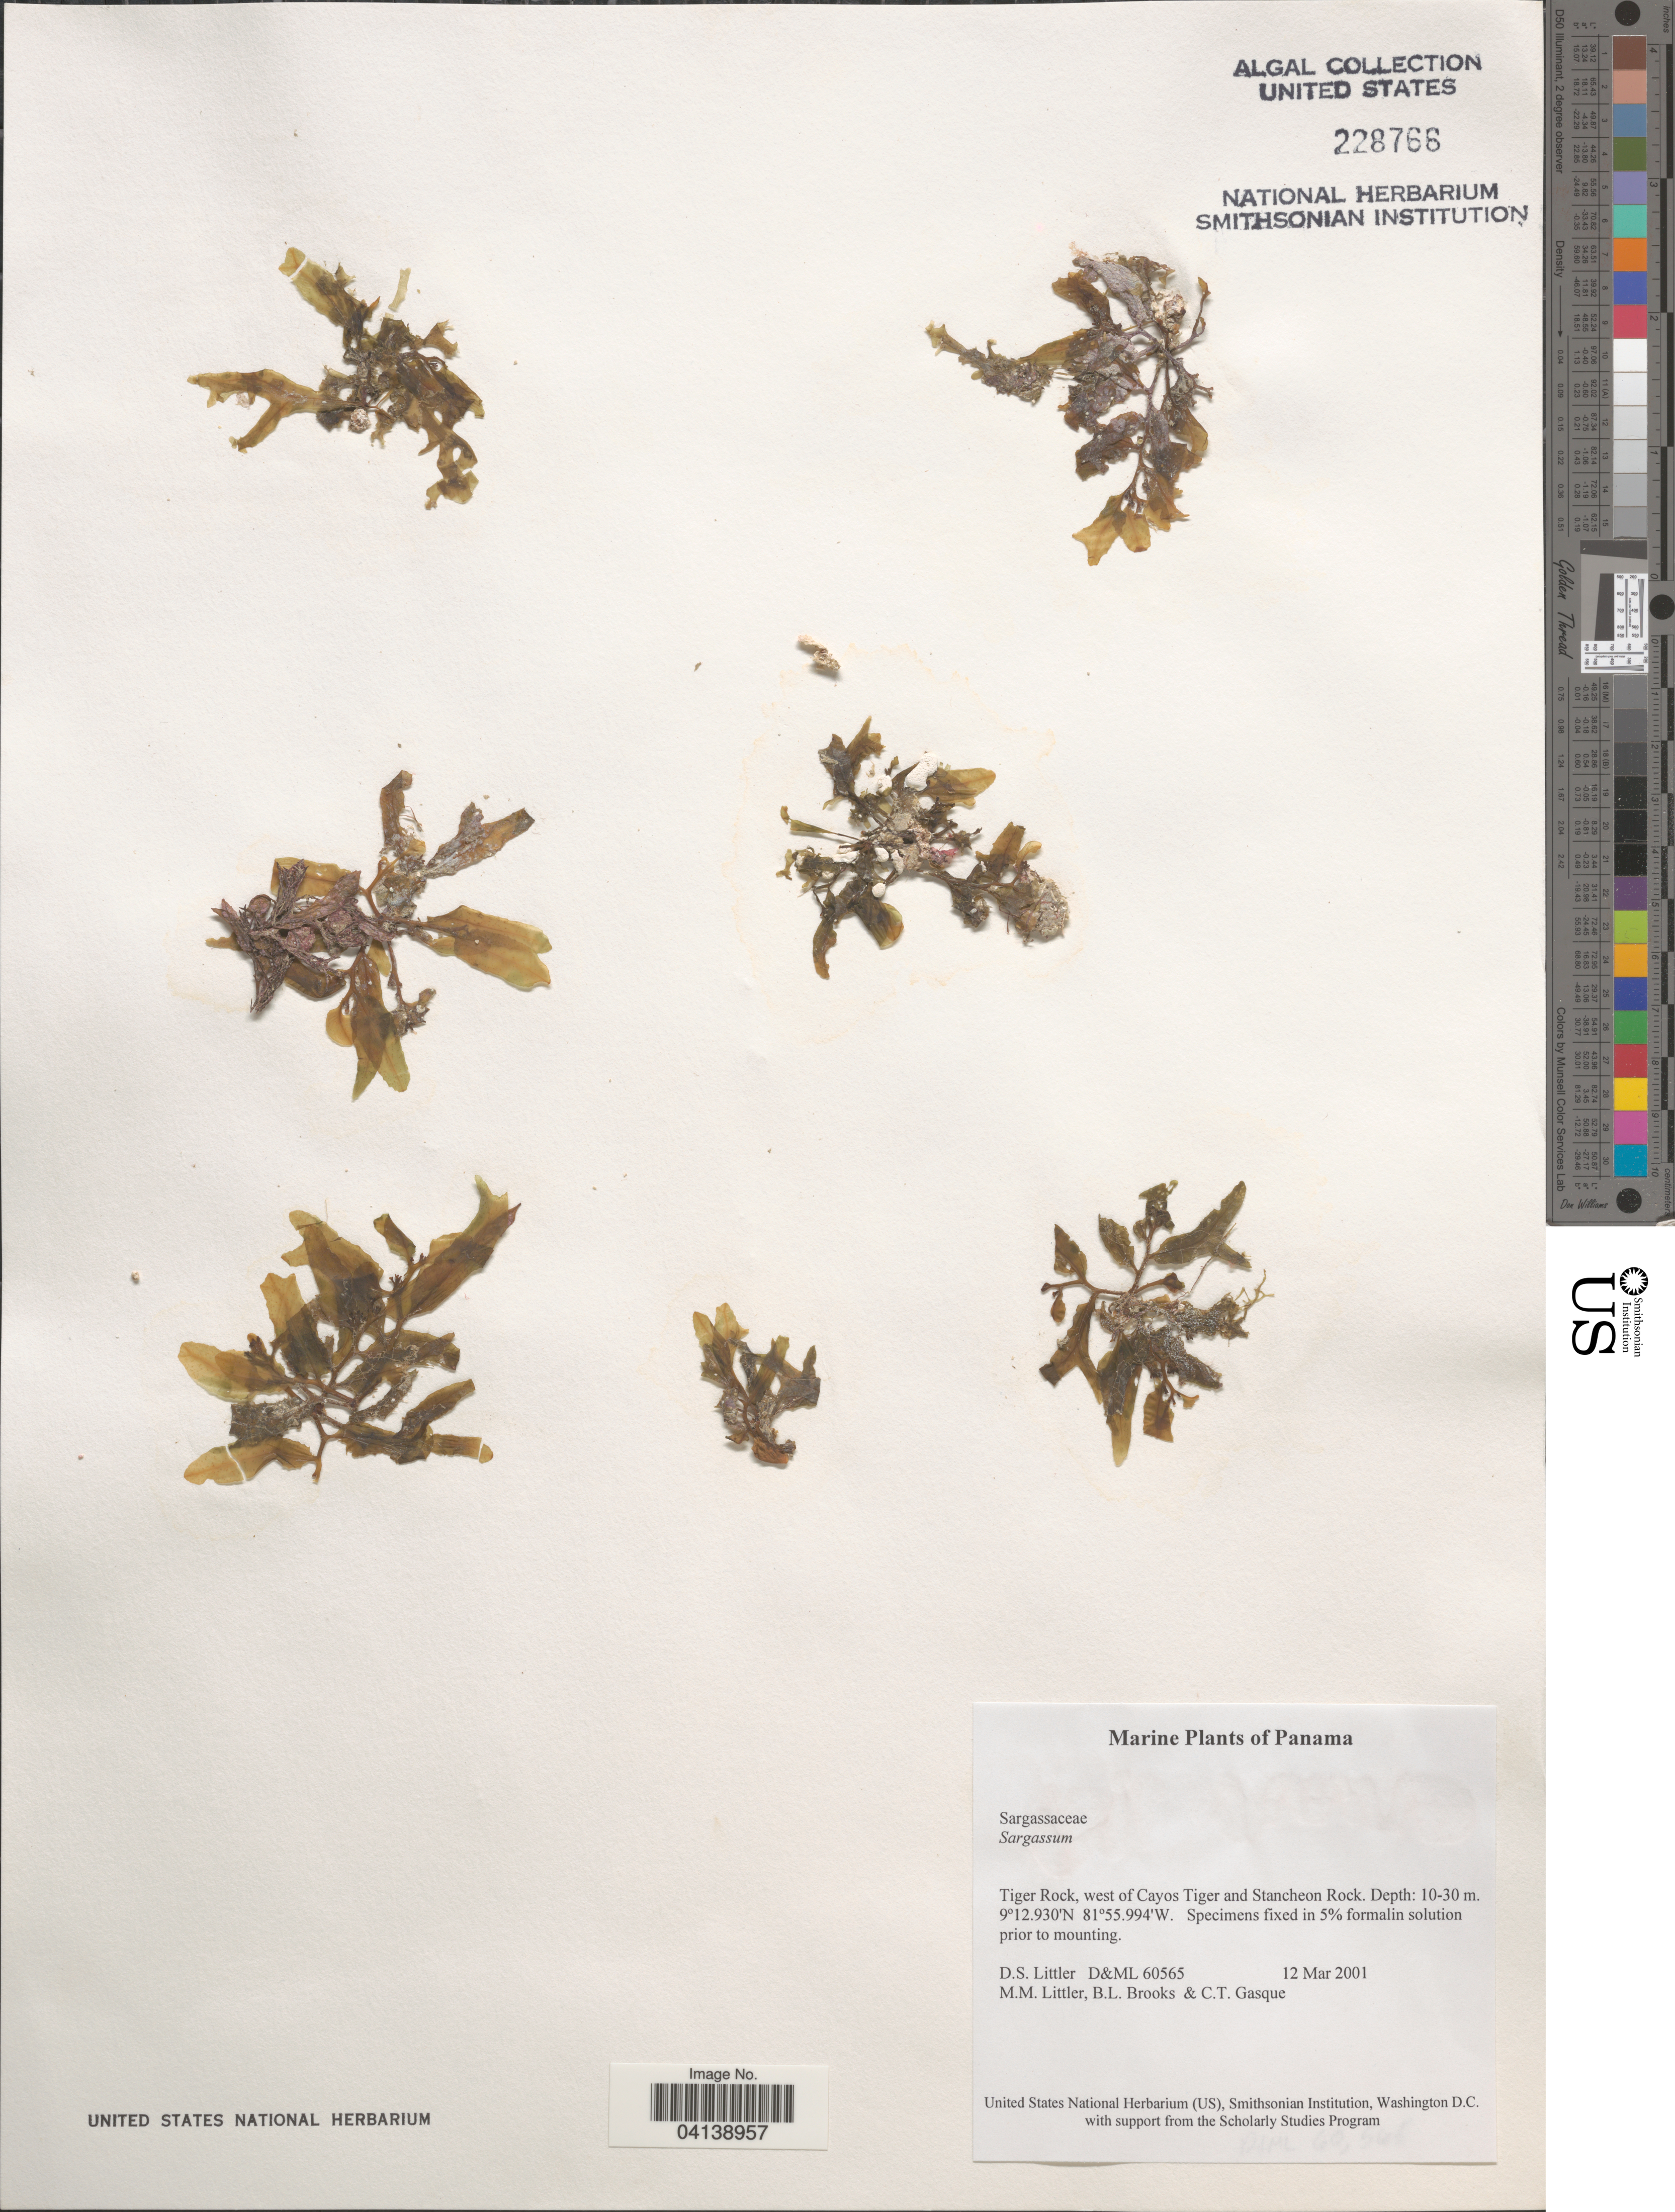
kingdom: Chromista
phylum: Ochrophyta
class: Phaeophyceae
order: Fucales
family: Sargassaceae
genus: Sargassum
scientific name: Sargassum sp.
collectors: D. S. Littler, B. Brooks & C. Gasque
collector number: D&ML 60565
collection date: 2001-03-12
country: Panama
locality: Tiger Rock, west of Cayos Tiger and Stancheon Rock.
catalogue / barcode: US 228766